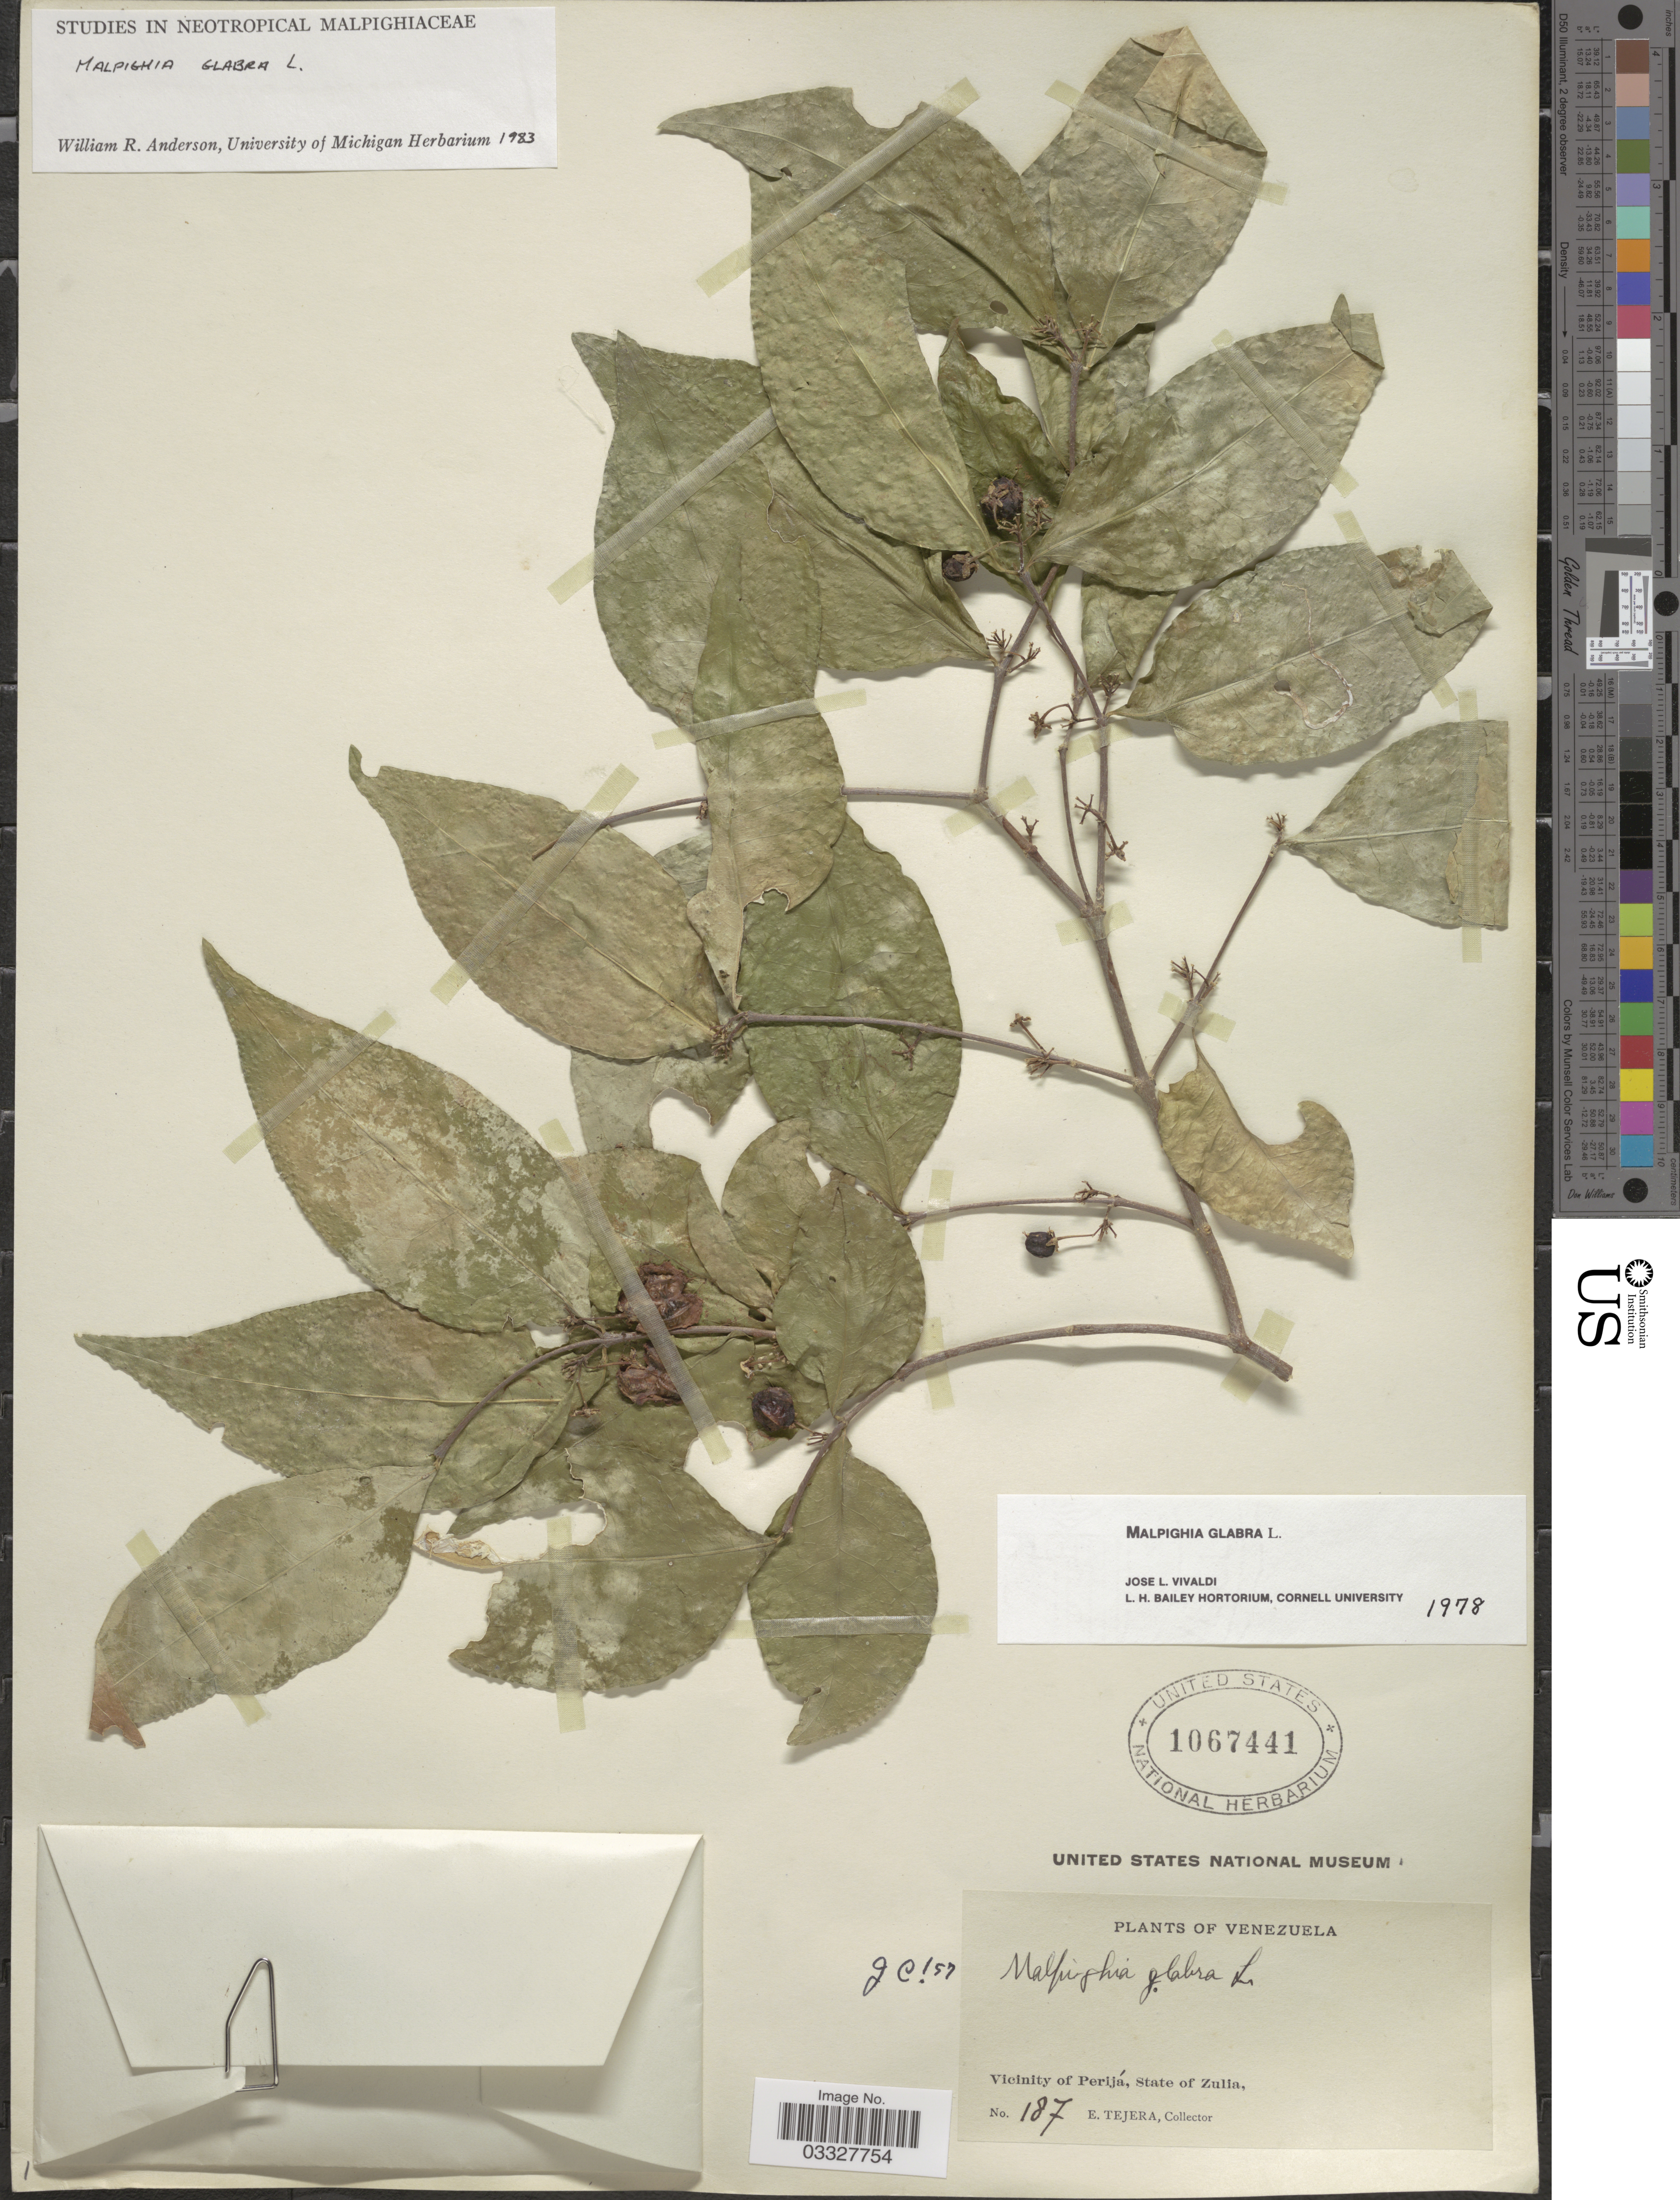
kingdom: Plantae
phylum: Tracheophyta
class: Magnoliopsida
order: Malpighiales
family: Malpighiaceae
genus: Malpighia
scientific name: Malpighia glabra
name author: L.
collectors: E. Tejera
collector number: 187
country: Venezuela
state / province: Zulia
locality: Vicinity of Perijá.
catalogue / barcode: US 1067441